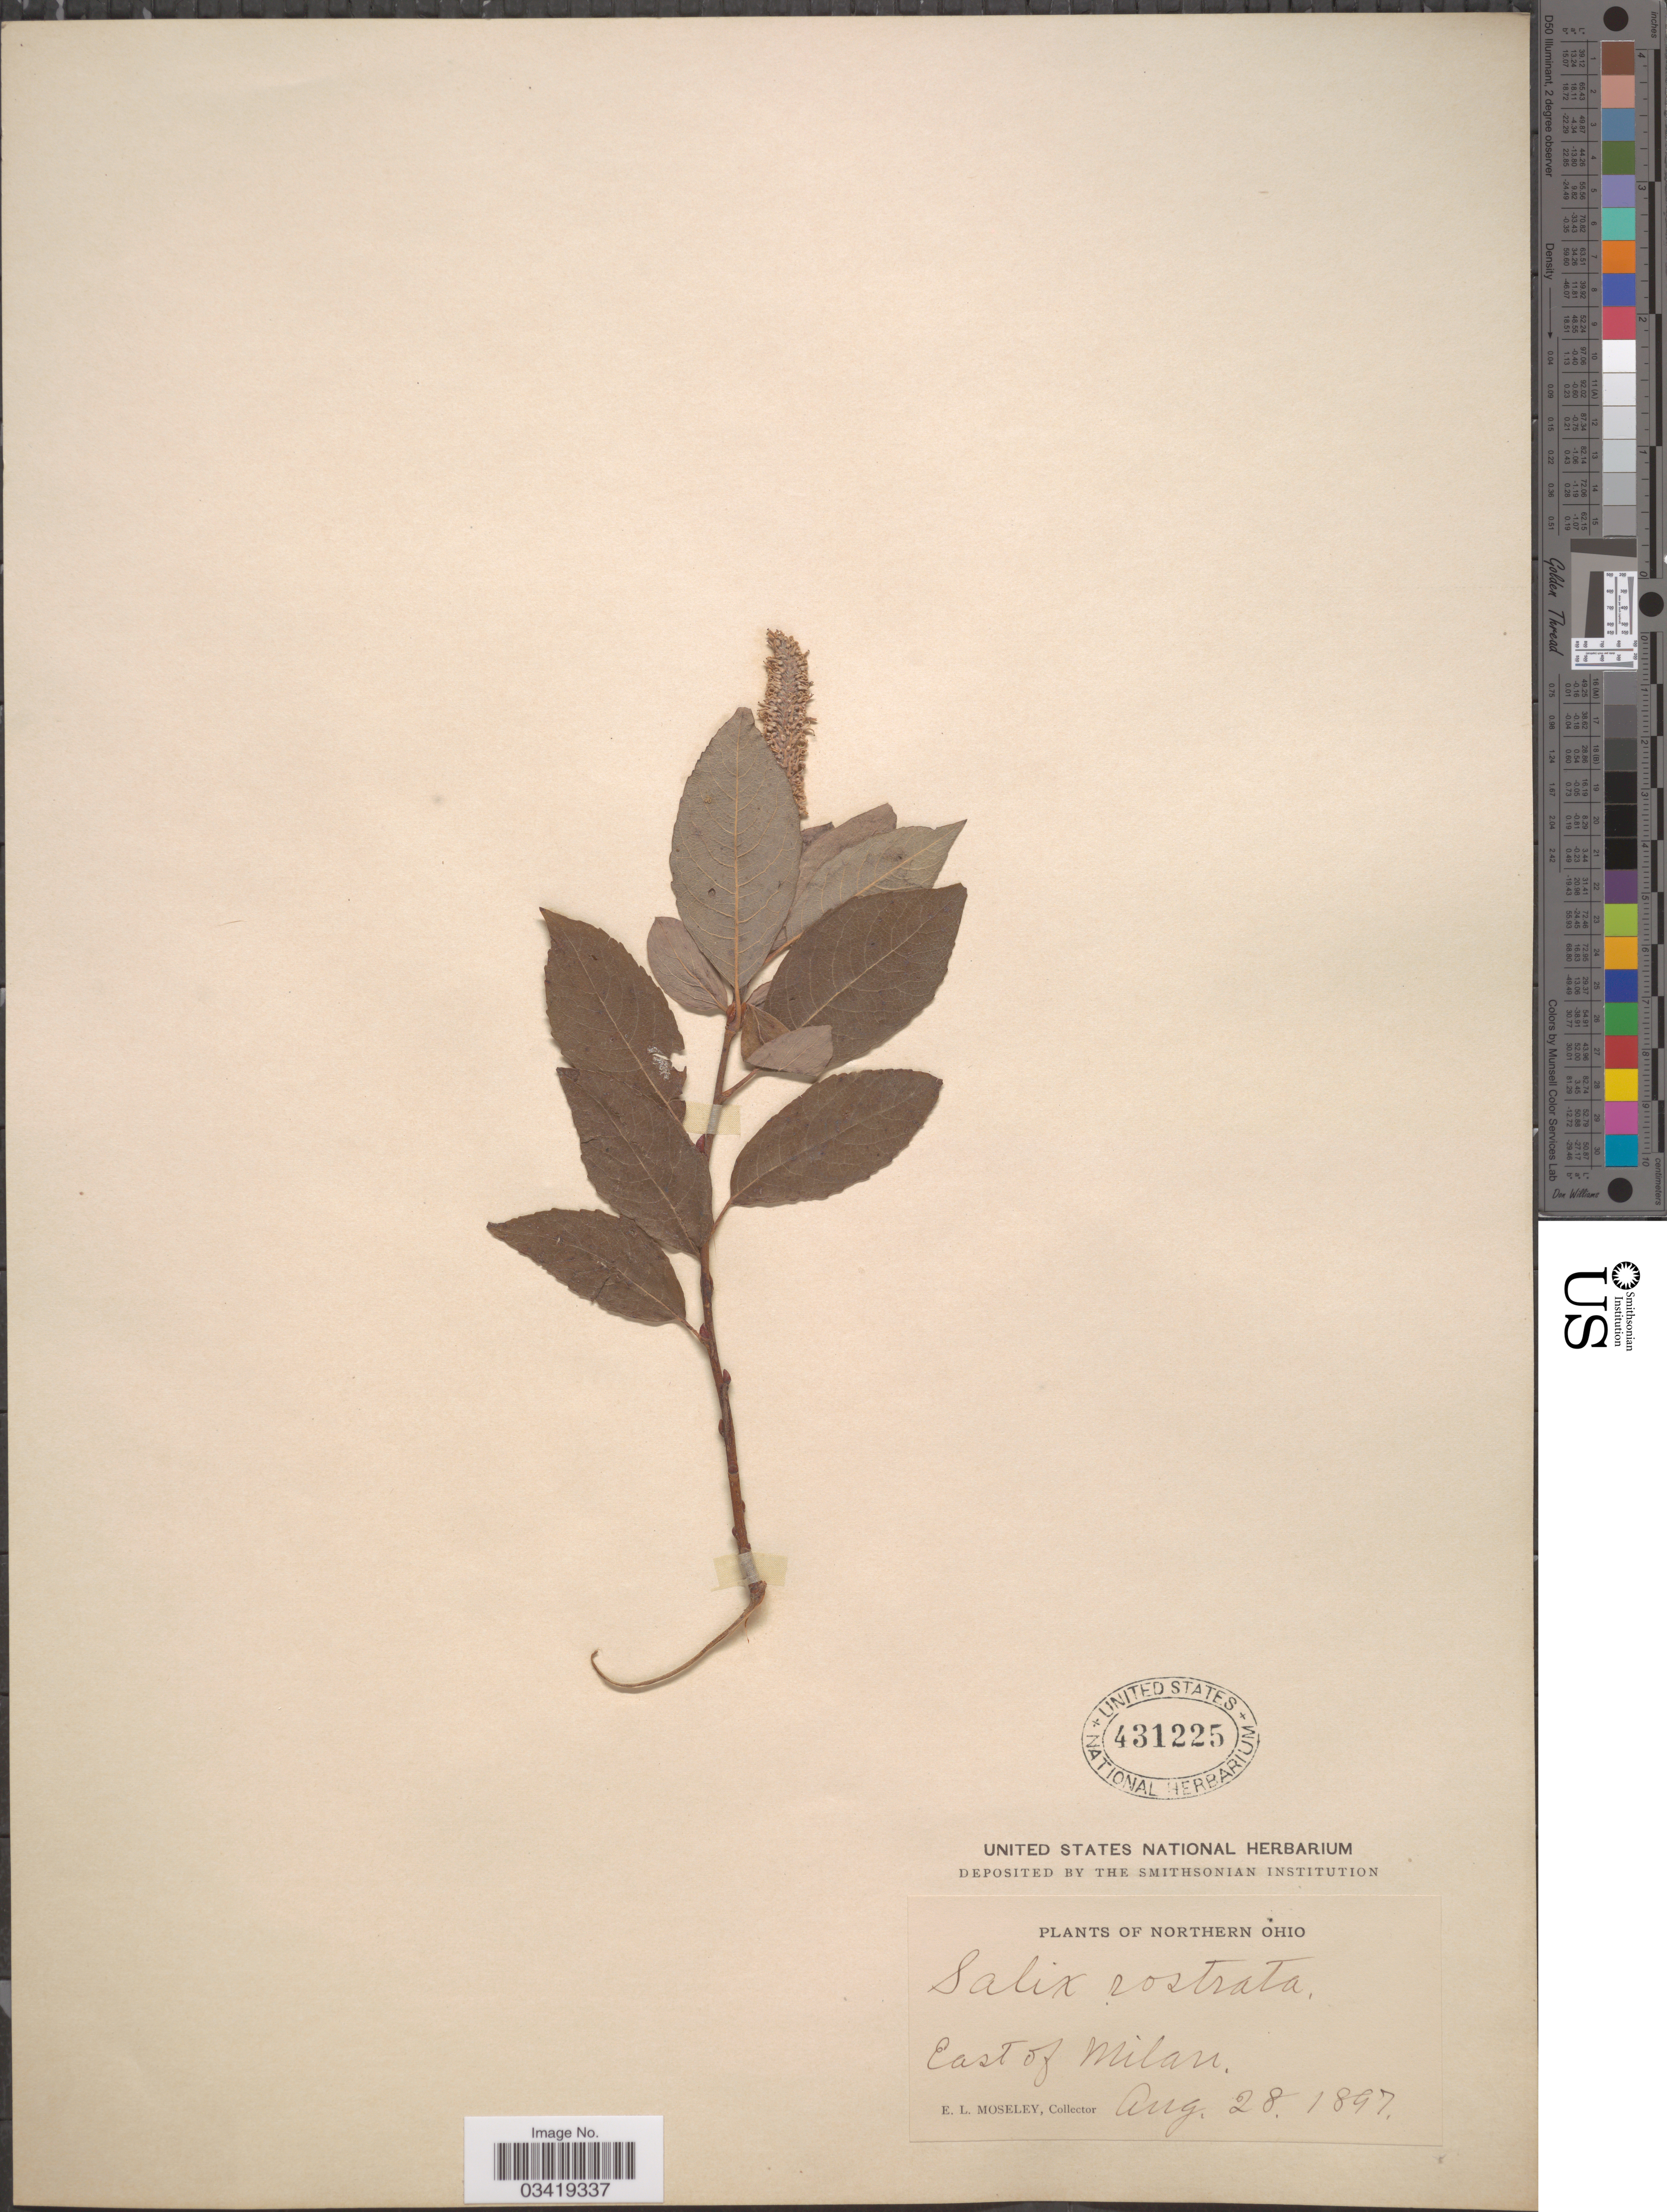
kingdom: Plantae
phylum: Tracheophyta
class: Magnoliopsida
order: Malpighiales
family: Salicaceae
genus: Salix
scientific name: Salix bebbiana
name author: Sarg.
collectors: E. Moseley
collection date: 1897-08-28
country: United States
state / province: Ohio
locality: Northern Ohio. East of Milan.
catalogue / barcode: US 431225